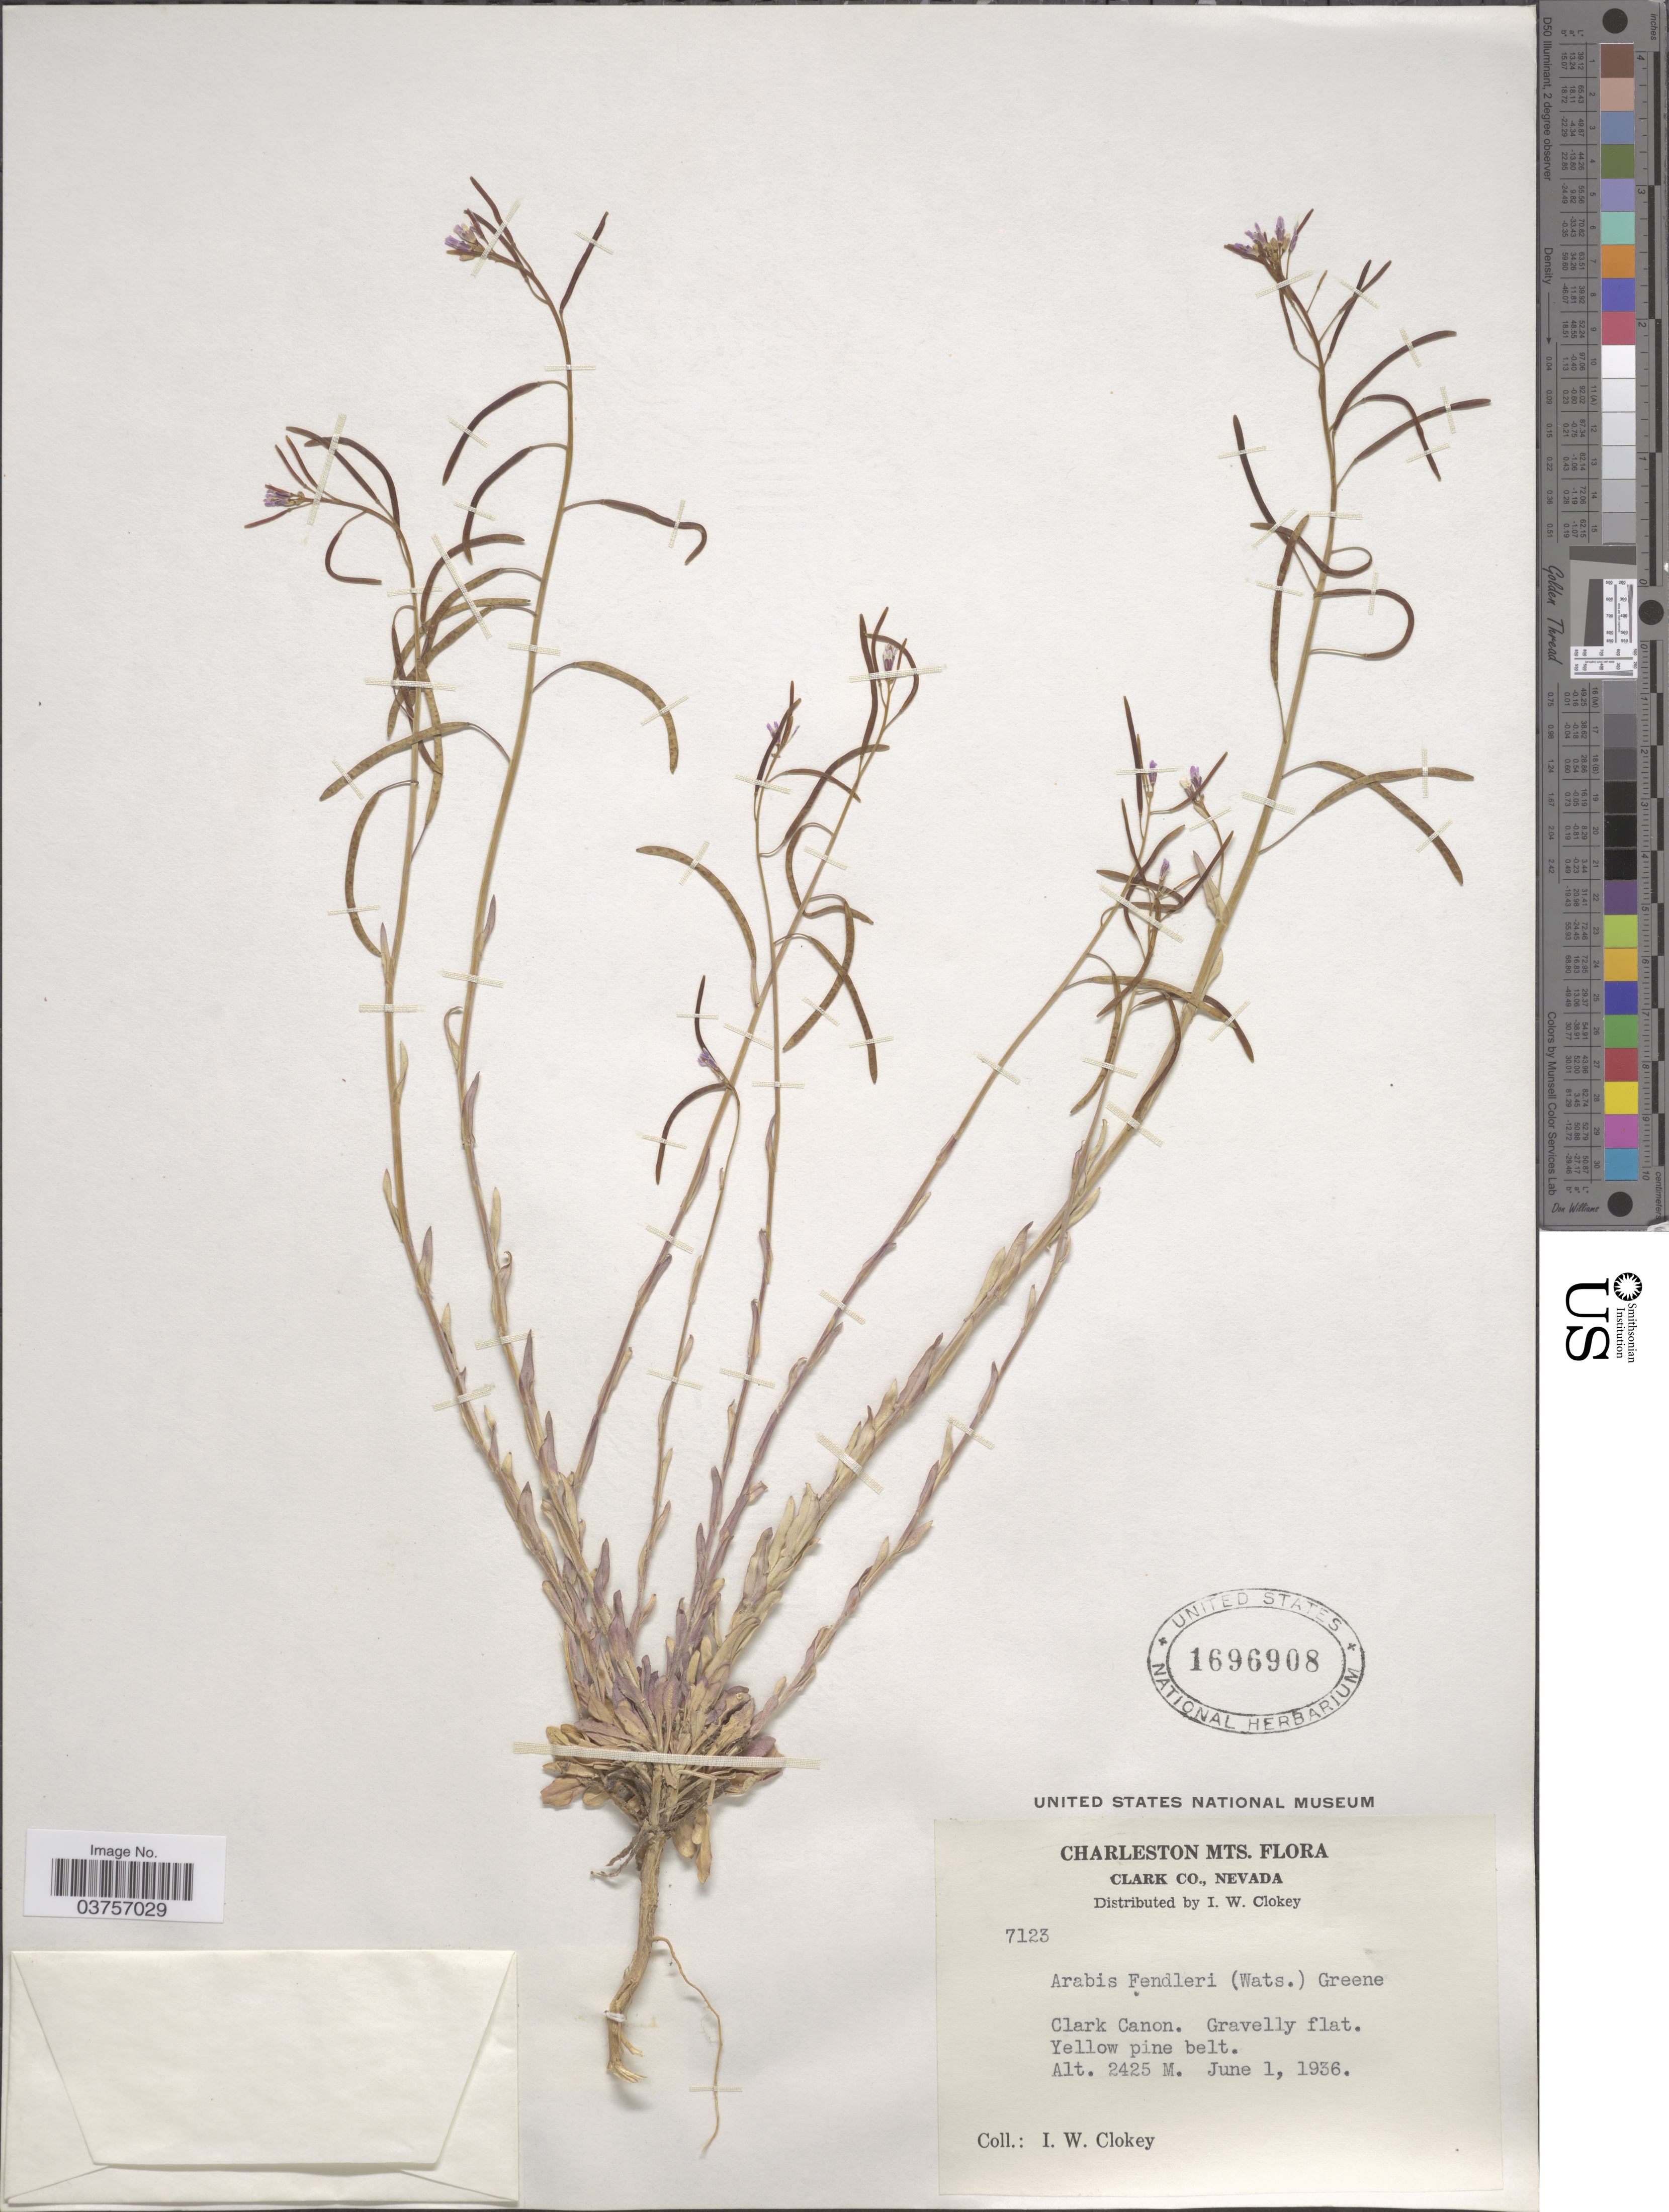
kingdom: Plantae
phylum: Tracheophyta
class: Magnoliopsida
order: Brassicales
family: Brassicaceae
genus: Arabis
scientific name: Arabis fendleri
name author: (S. Watson) Greene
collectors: I. W. Clokey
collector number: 7123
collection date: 1936-06-01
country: United States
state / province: Nevada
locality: Charleston Mts. Clark Co. Clark Canon.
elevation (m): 2425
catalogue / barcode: US 1696908